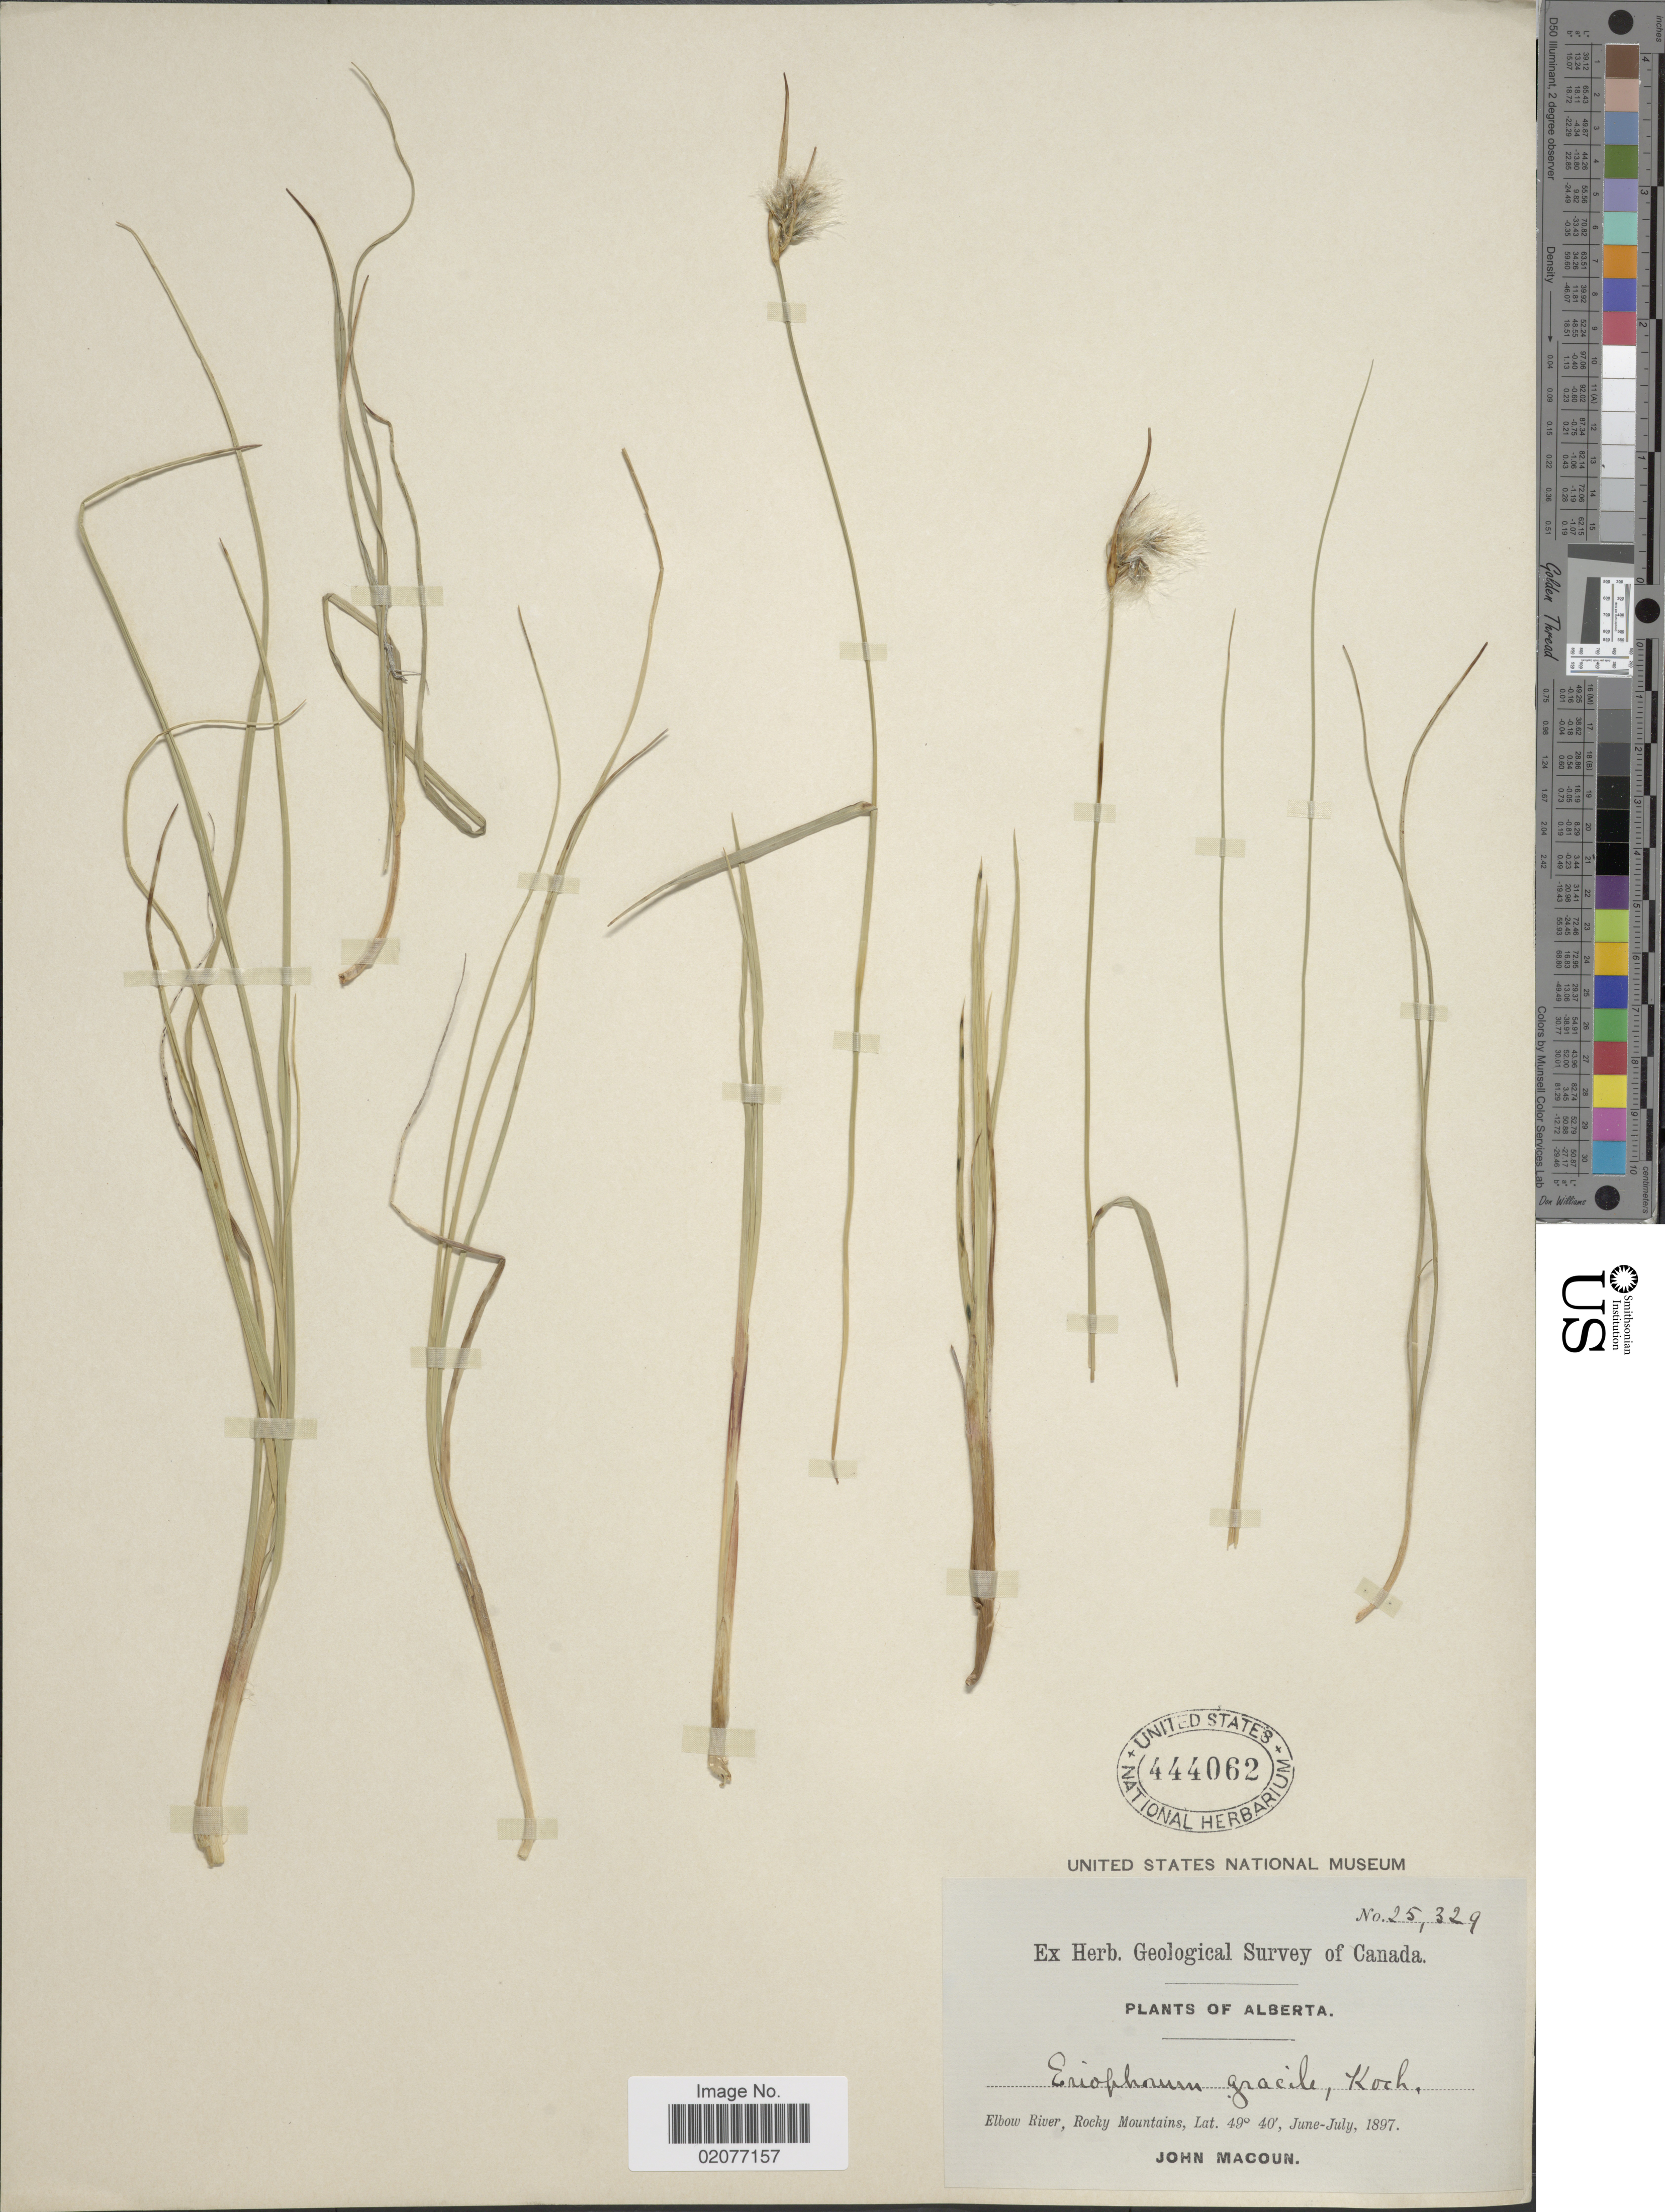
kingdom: Plantae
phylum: Tracheophyta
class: Liliopsida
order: Poales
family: Cyperaceae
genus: Eriophorum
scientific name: Eriophorum gracile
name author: W.D.J. Koch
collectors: J. Macoun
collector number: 25329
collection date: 1897-06/1897-07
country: Canada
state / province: Alberta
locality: Elbow River, Rocky Mountains.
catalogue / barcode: US 444062